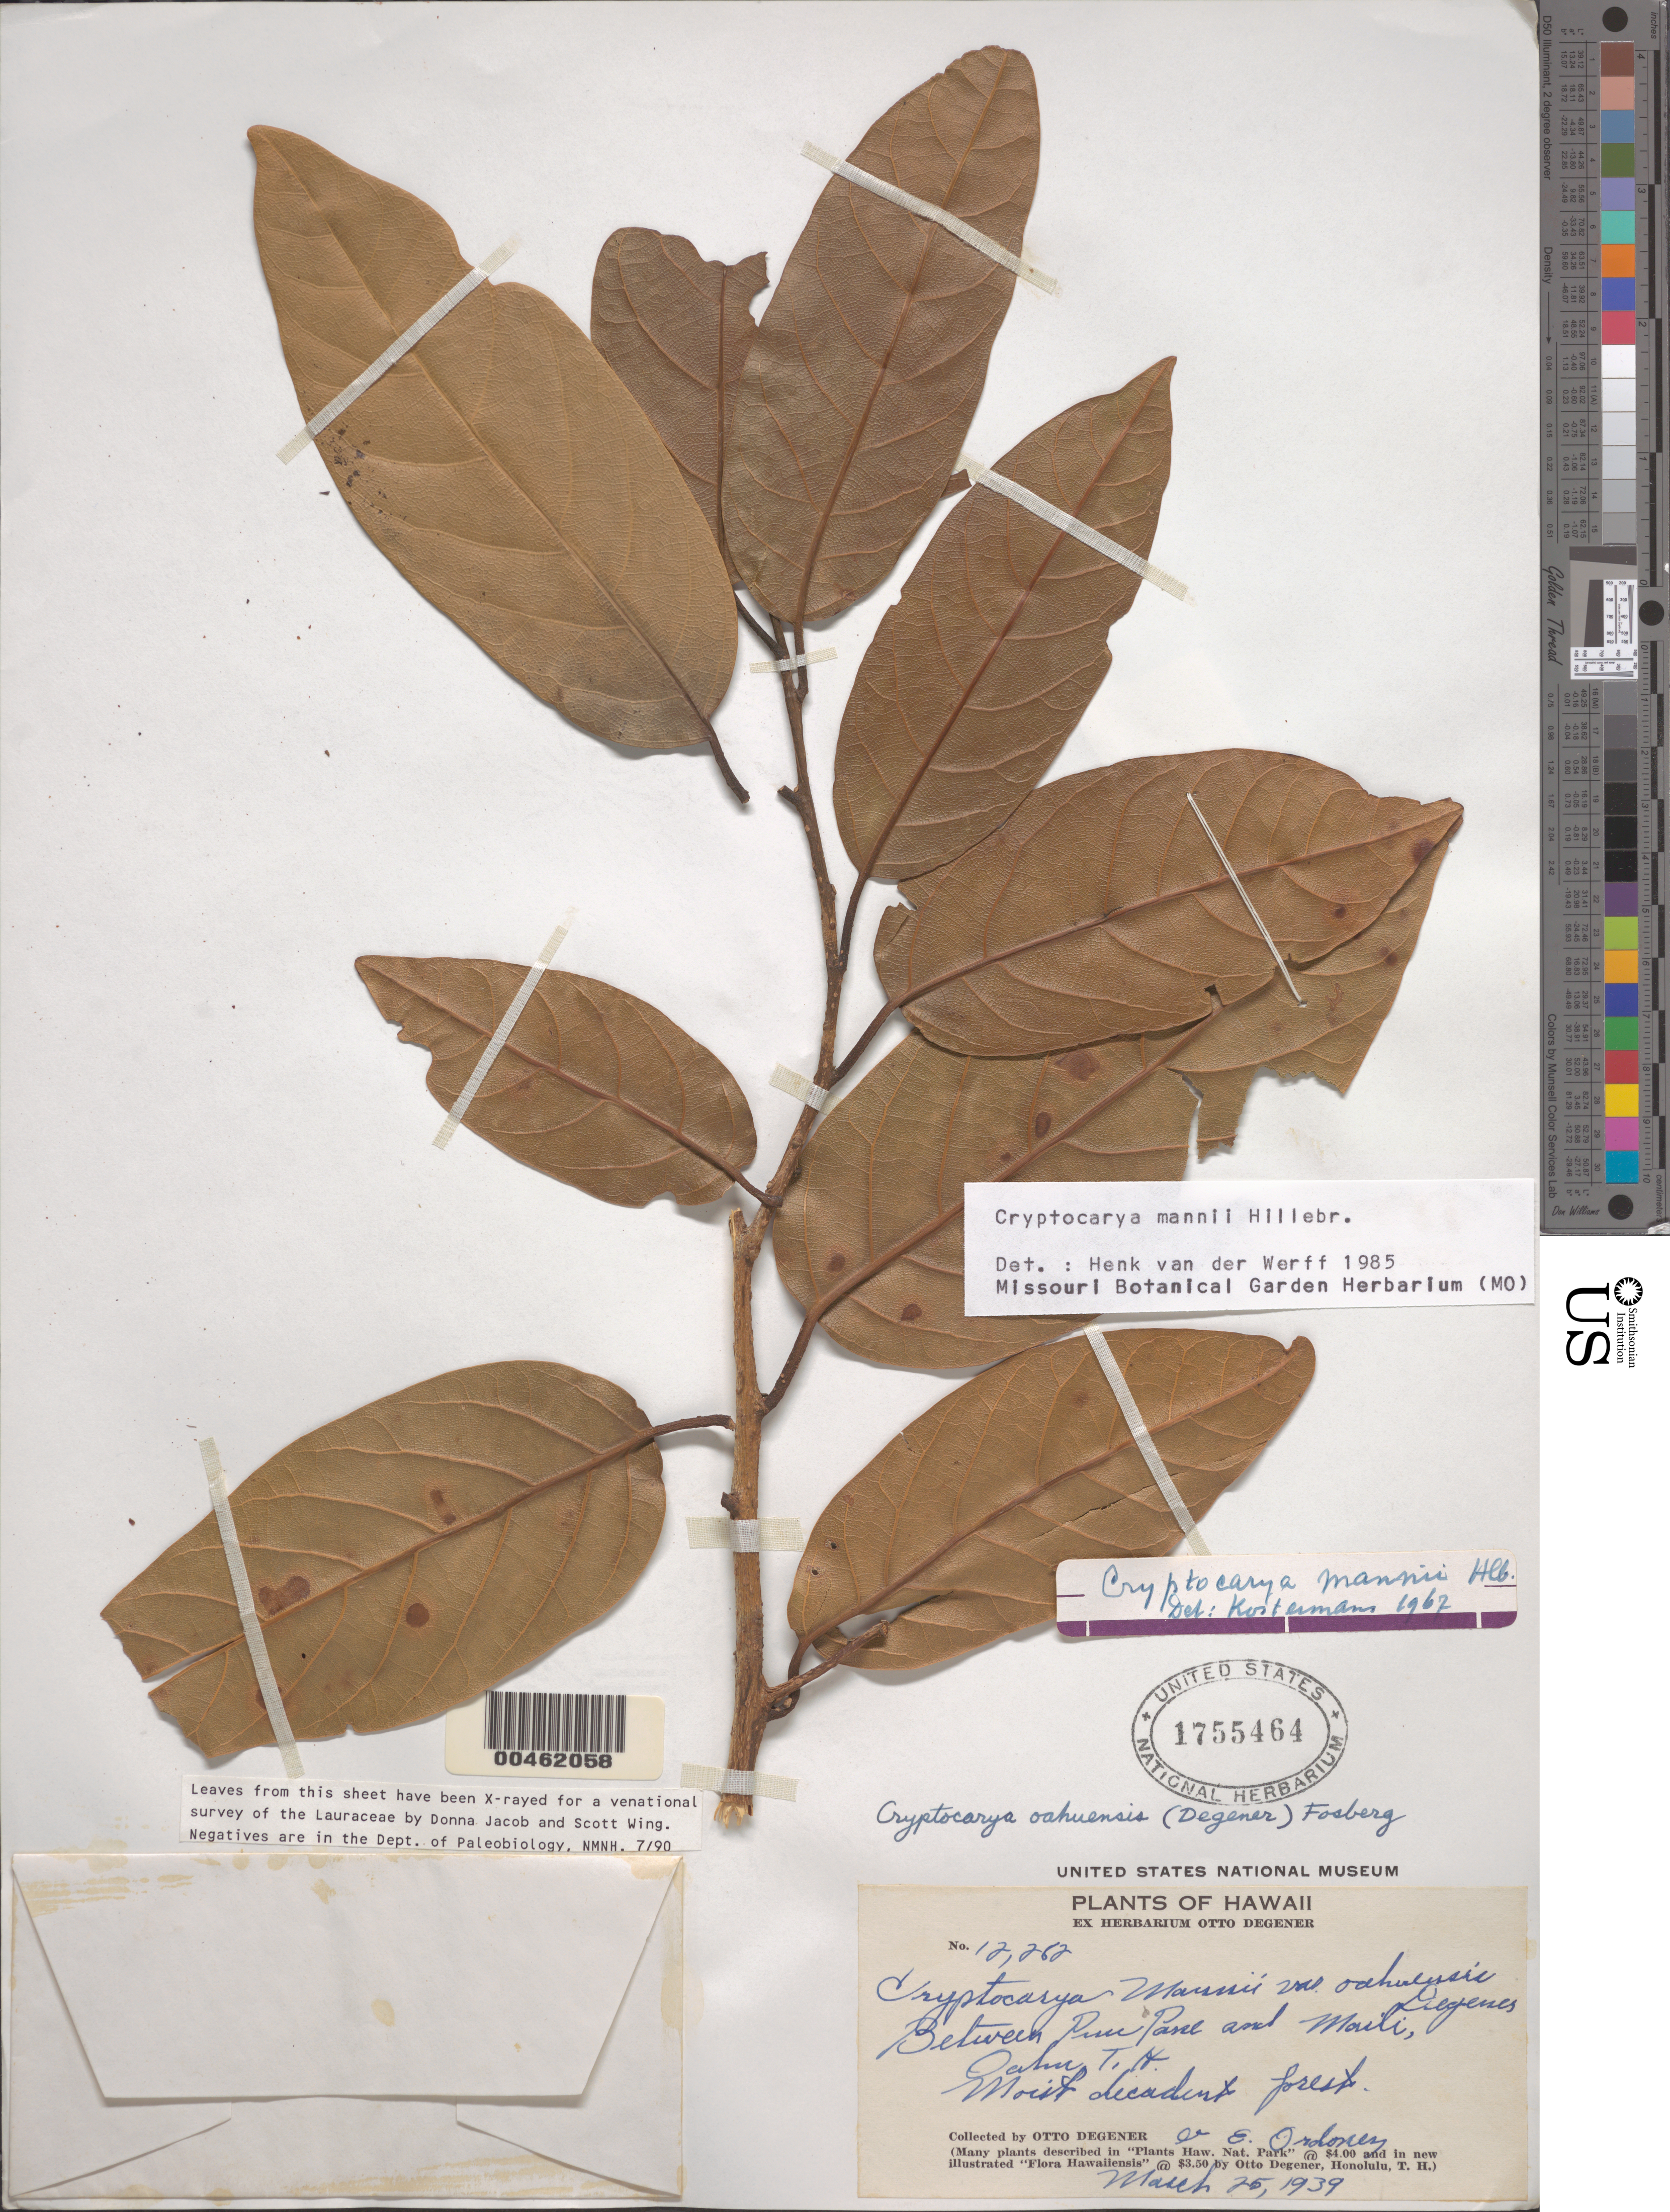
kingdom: Plantae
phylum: Tracheophyta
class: Magnoliopsida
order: Laurales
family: Lauraceae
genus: Cryptocarya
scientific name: Cryptocarya mannii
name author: Hillebr.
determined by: van der Werff, H., (MO), Missouri Botanical Garden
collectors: O. Degener & E. Ordonez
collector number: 12262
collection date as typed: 25 Mar 1939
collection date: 1939-03-25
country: United States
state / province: Hawaii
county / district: Honolulu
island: Oahu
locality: Between Puu Pane and Maili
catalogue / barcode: US 1755464